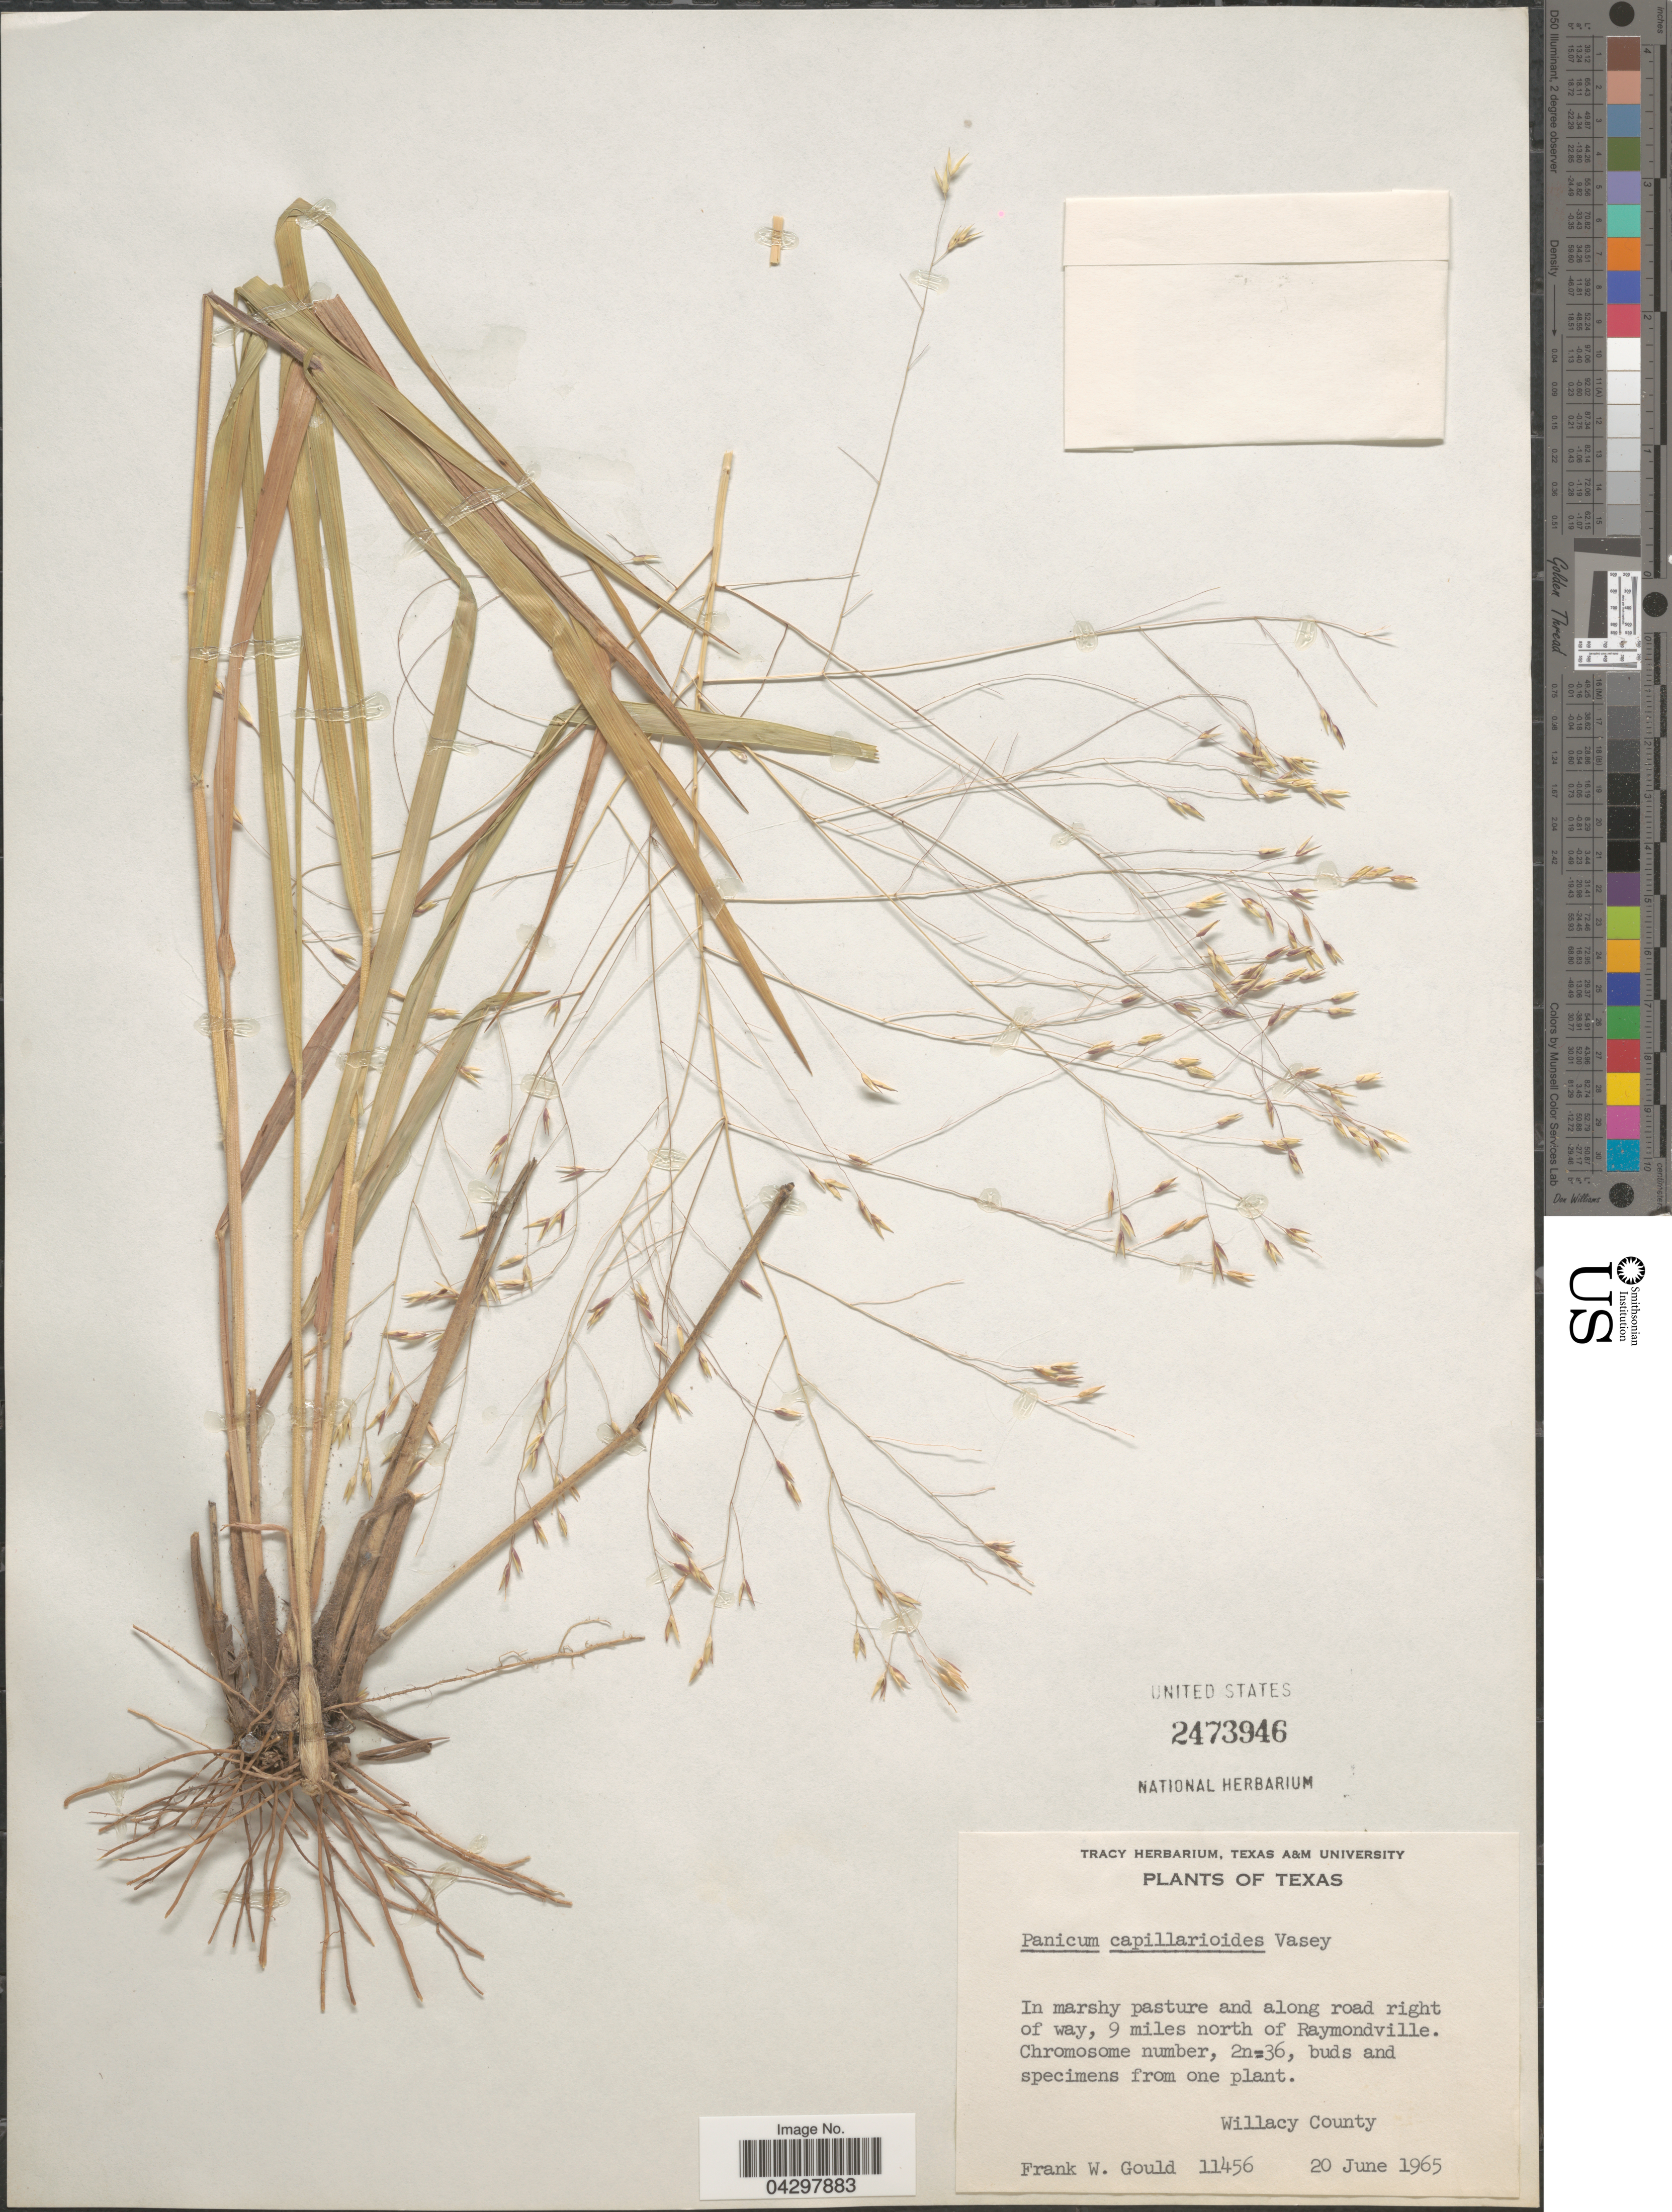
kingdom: Plantae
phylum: Tracheophyta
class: Liliopsida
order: Poales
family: Poaceae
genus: Panicum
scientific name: Panicum capillarioides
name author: Vasey in J.M. Coult.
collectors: F. W. Gould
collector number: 11456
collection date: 1965-06-20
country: United States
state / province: Texas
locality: In marshy pasture and along road right of way, 9 miles north of Raymondville. Willacy County.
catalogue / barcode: US 2473946